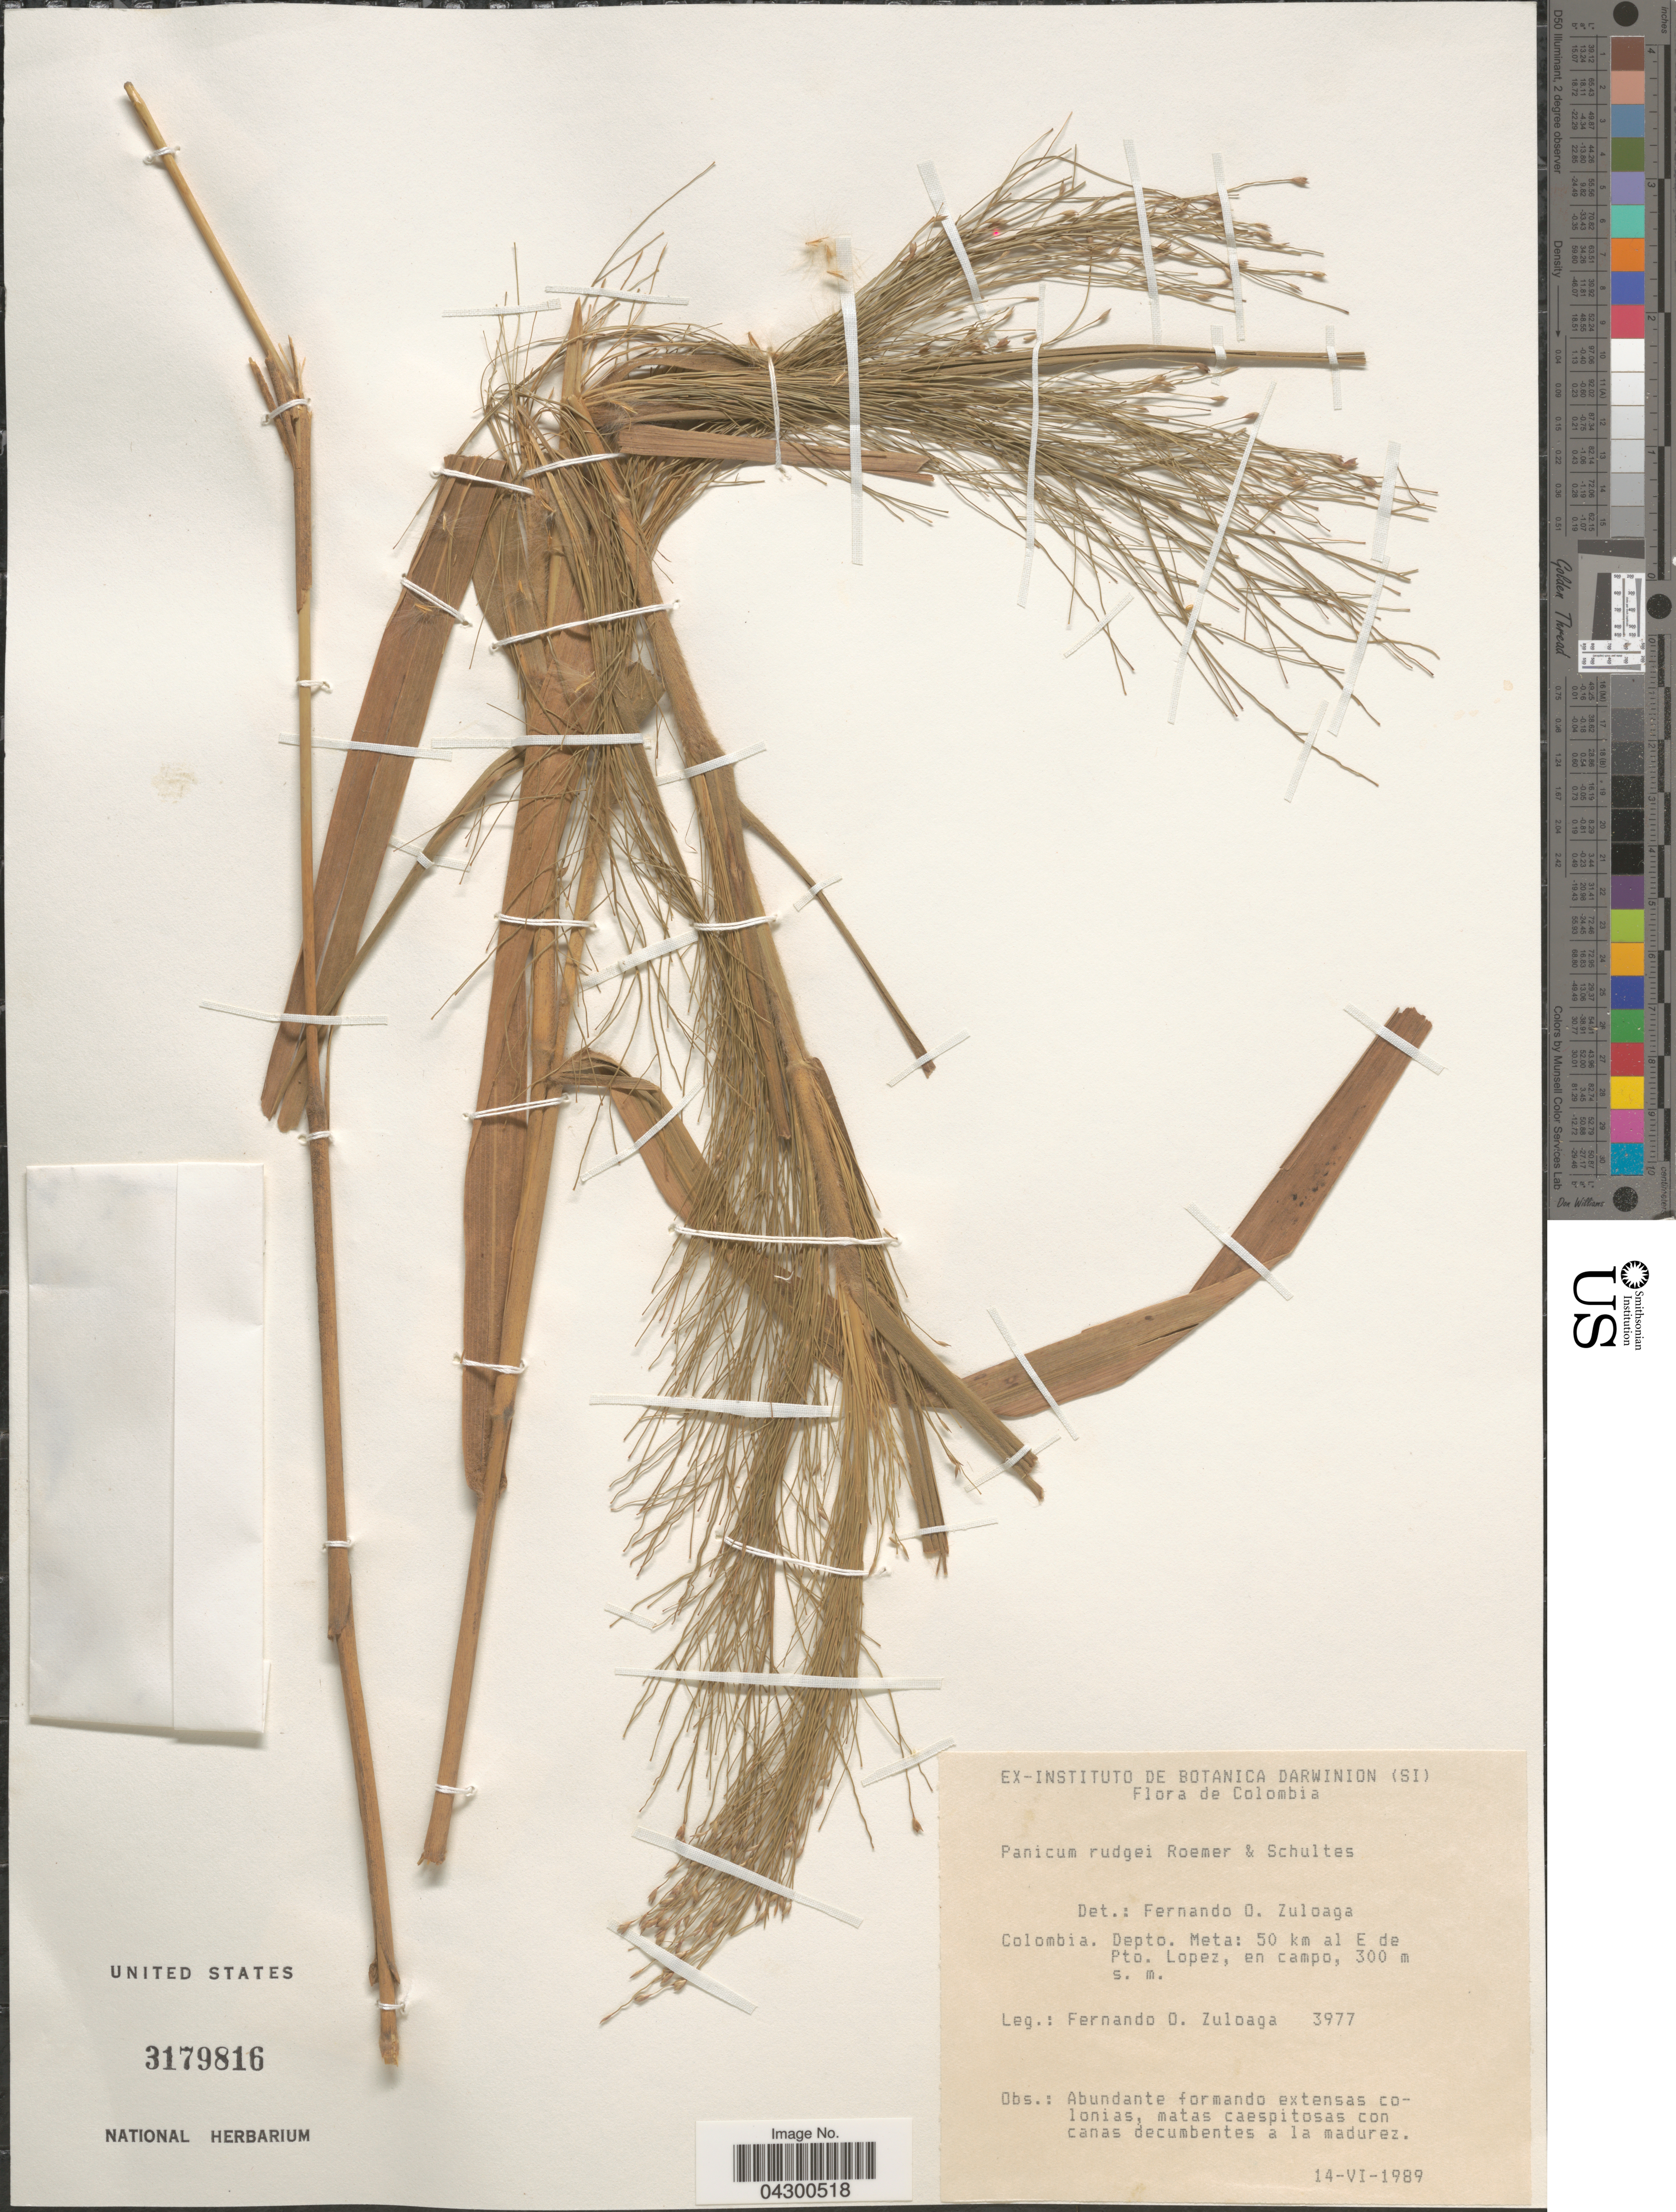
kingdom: Plantae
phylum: Tracheophyta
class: Liliopsida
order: Poales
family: Poaceae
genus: Panicum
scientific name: Panicum rudgei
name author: Roem. & Schult.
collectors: F. O. Zuloaga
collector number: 3977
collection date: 1989-06-14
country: Colombia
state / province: Meta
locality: Depto. Meta: 50 km al E de Pto. Lopez, en campo.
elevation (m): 300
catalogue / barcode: US 3179816